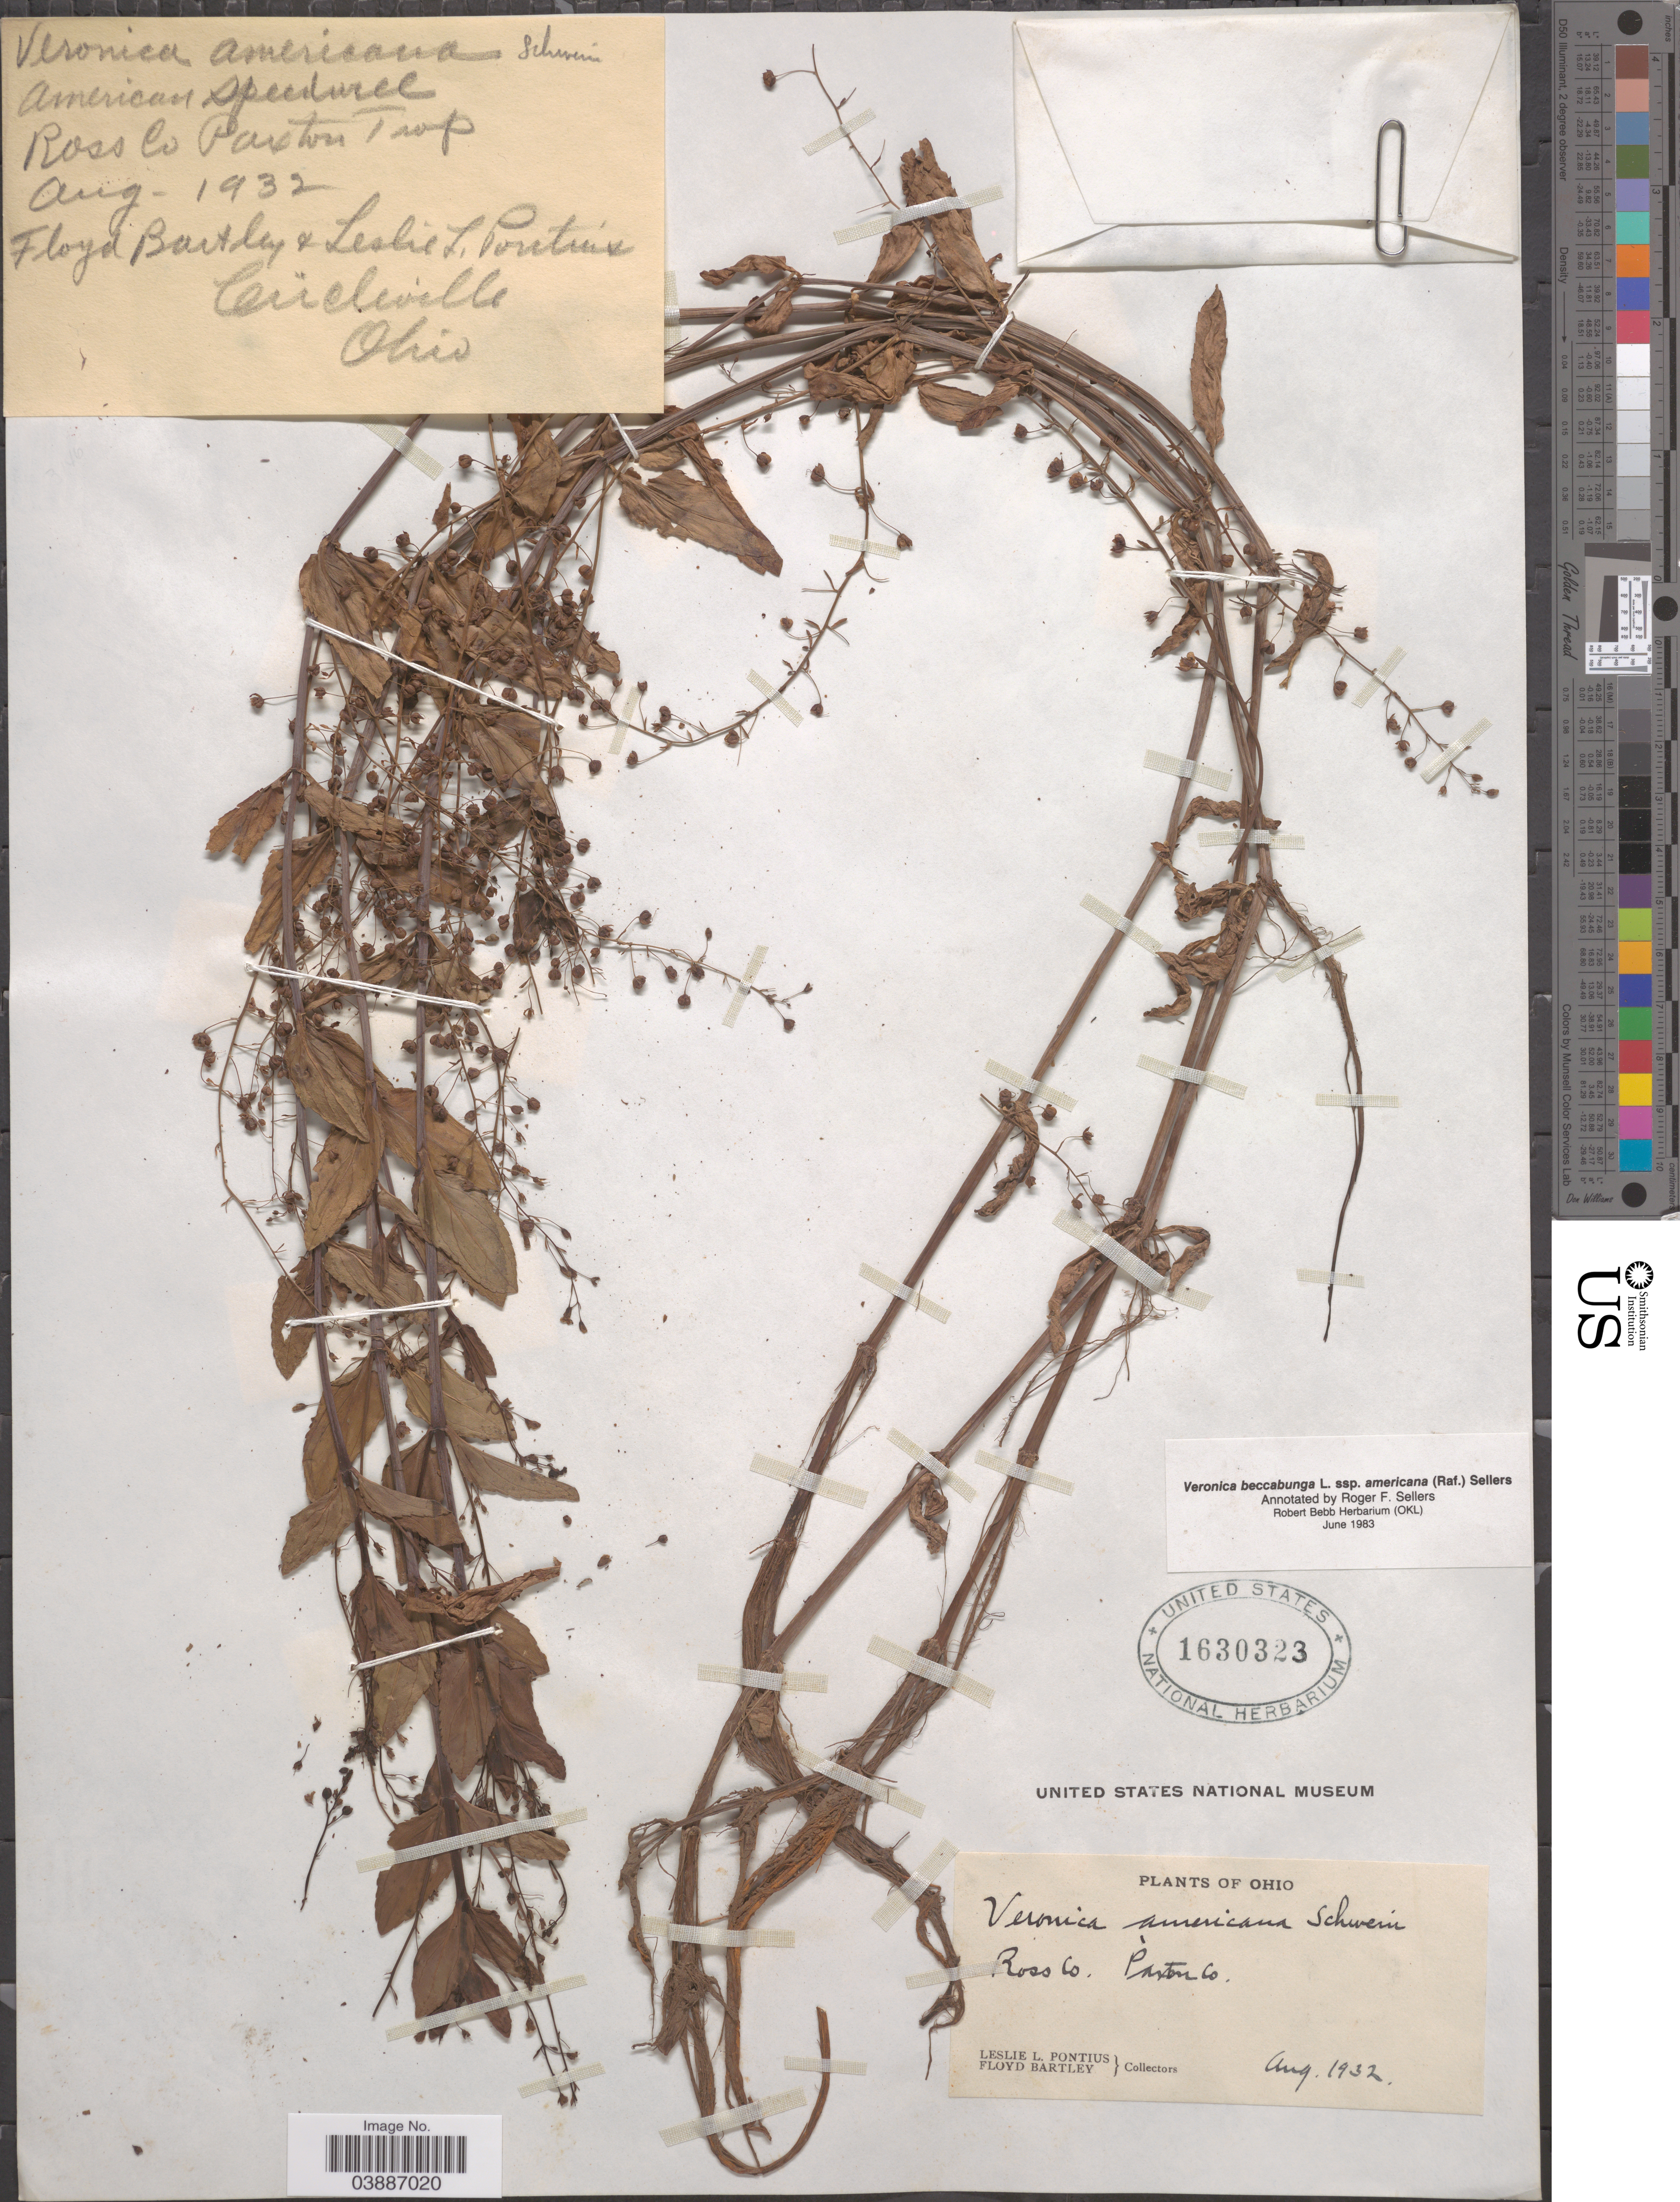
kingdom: Plantae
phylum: Tracheophyta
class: Magnoliopsida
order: Lamiales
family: Plantaginaceae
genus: Veronica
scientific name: Veronica beccabunga subsp. americana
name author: Raf.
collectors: L. Pontius & F. Bartley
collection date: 1932-08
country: United States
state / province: Ohio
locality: Ross Co. Paxton Twp. Circleville.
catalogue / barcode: US 1630323